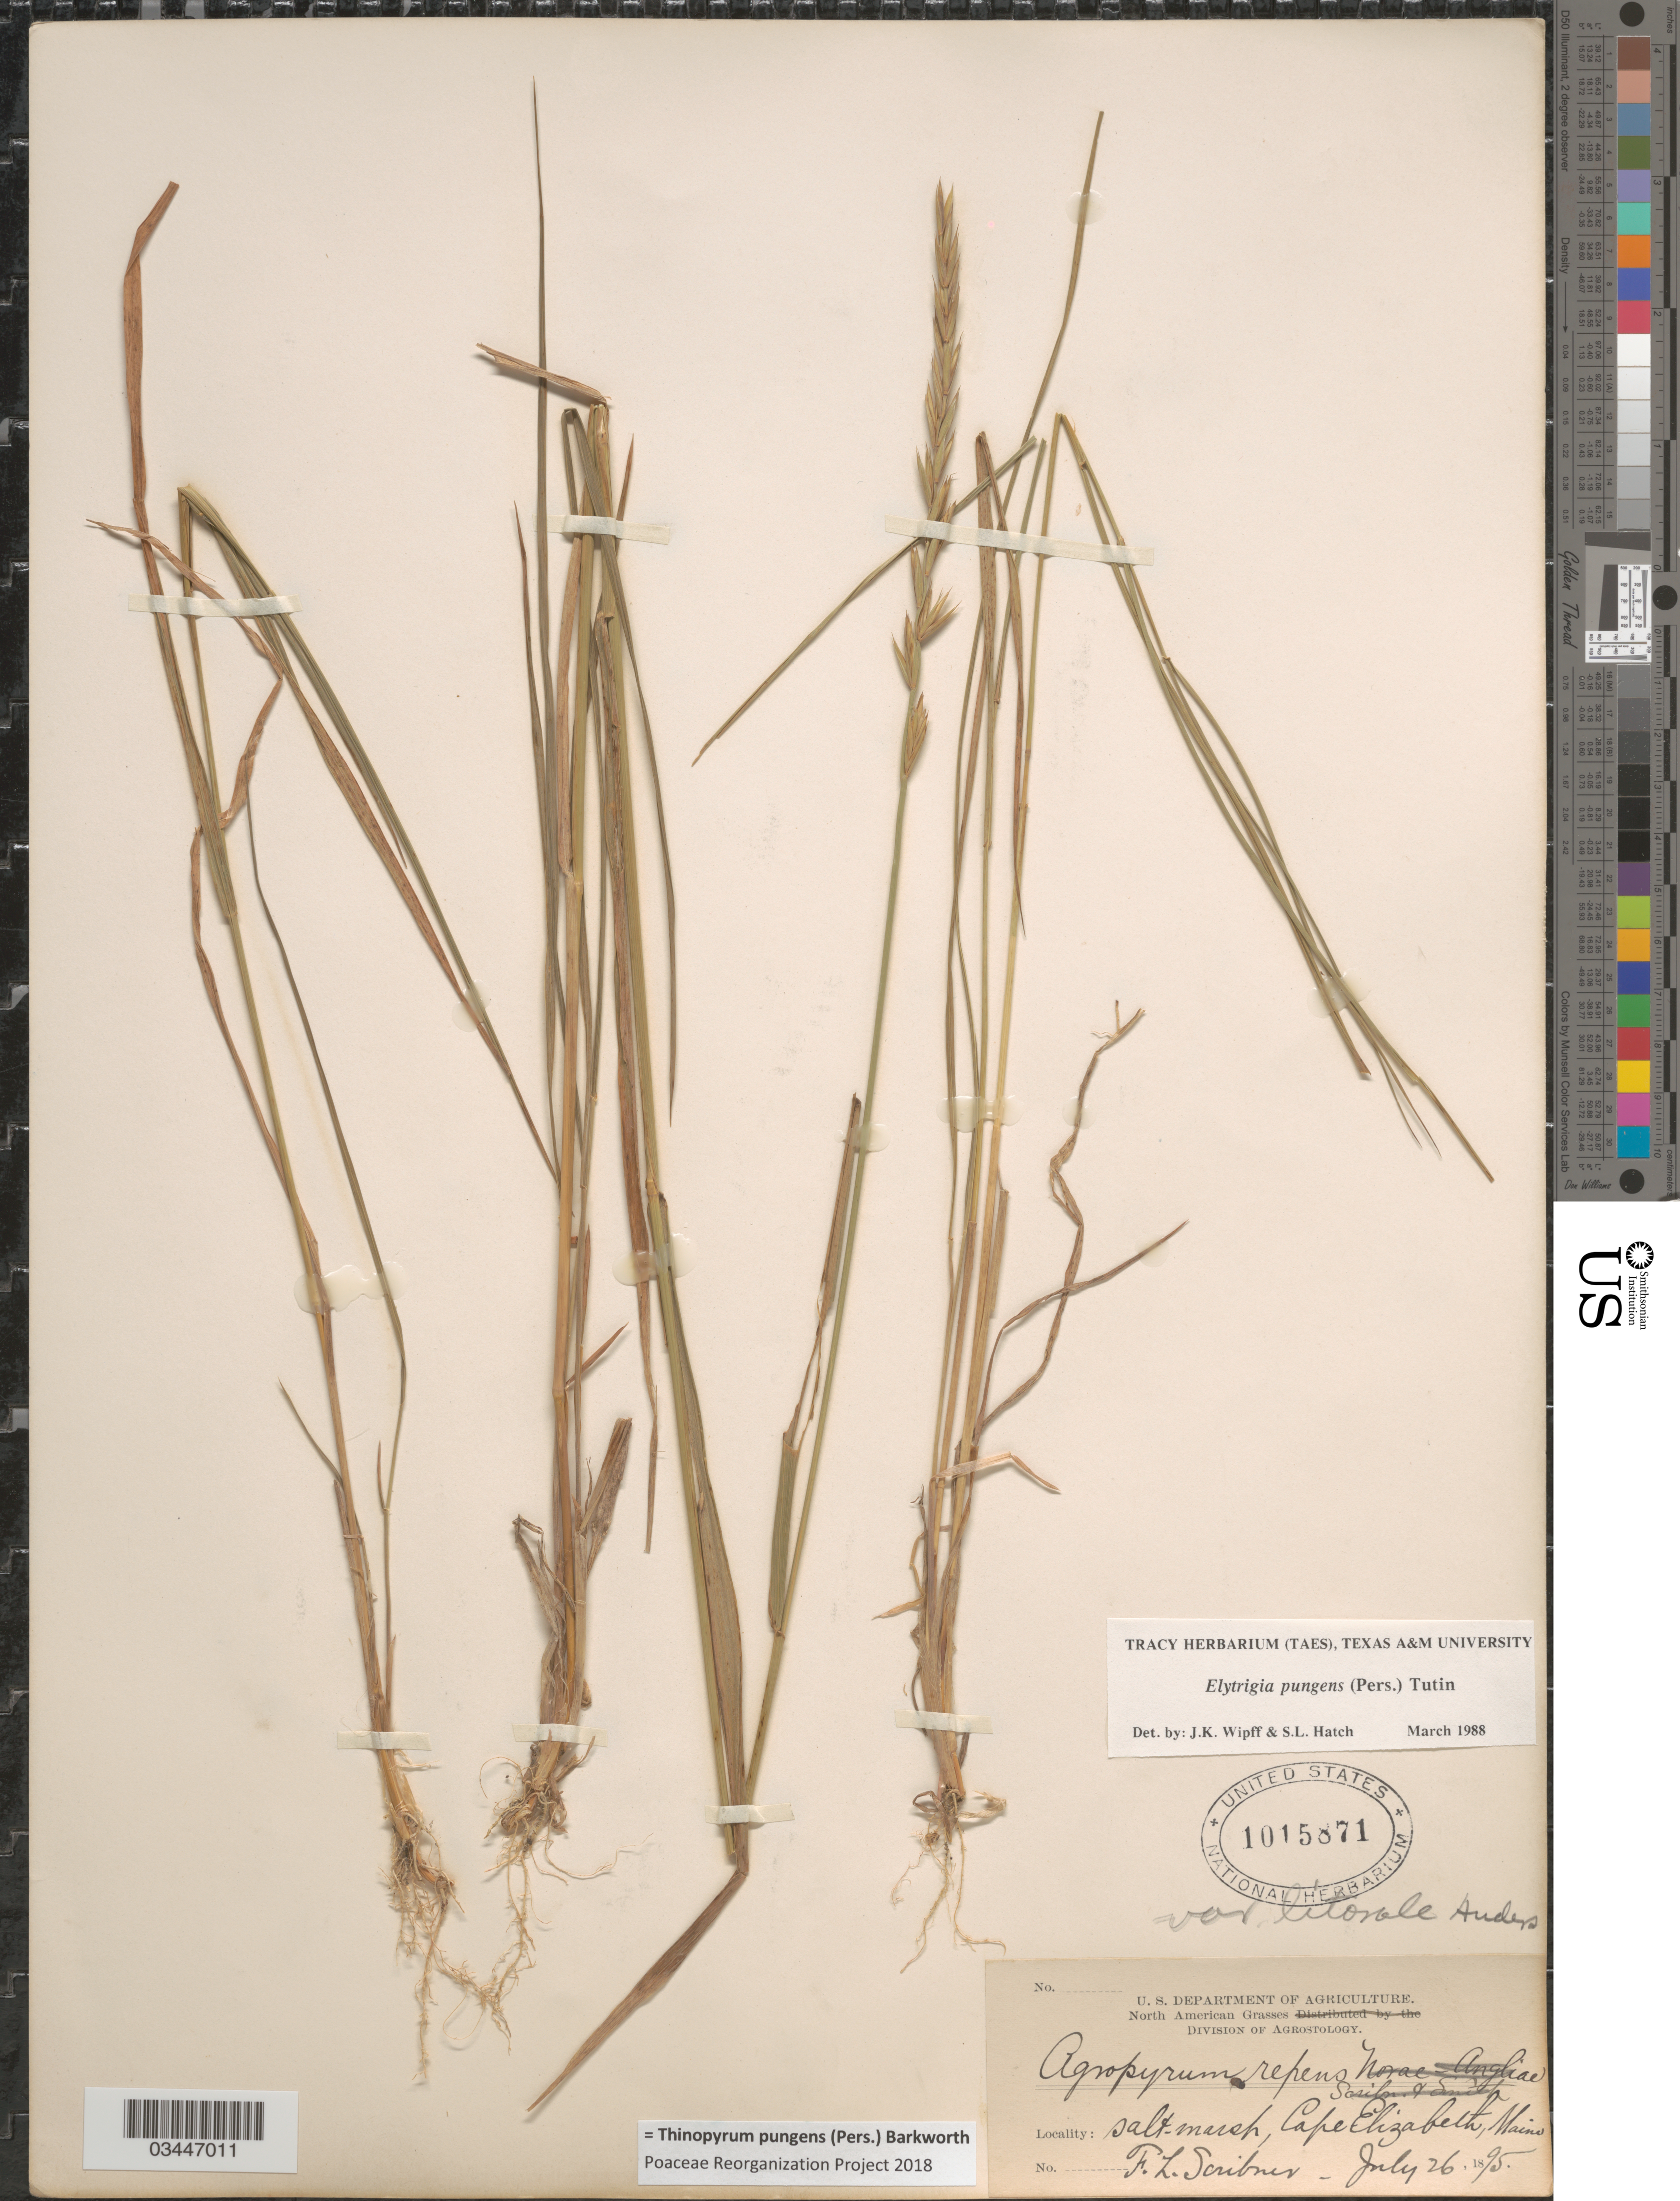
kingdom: Plantae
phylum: Tracheophyta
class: Liliopsida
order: Poales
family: Poaceae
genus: Thinopyrum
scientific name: Thinopyrum pungens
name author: (Pers.) Barkworth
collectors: F. L. Scribner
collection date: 1895-07-26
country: United States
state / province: Maine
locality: Salt-marsh, Cape Elizabeth.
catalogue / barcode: US 1015871